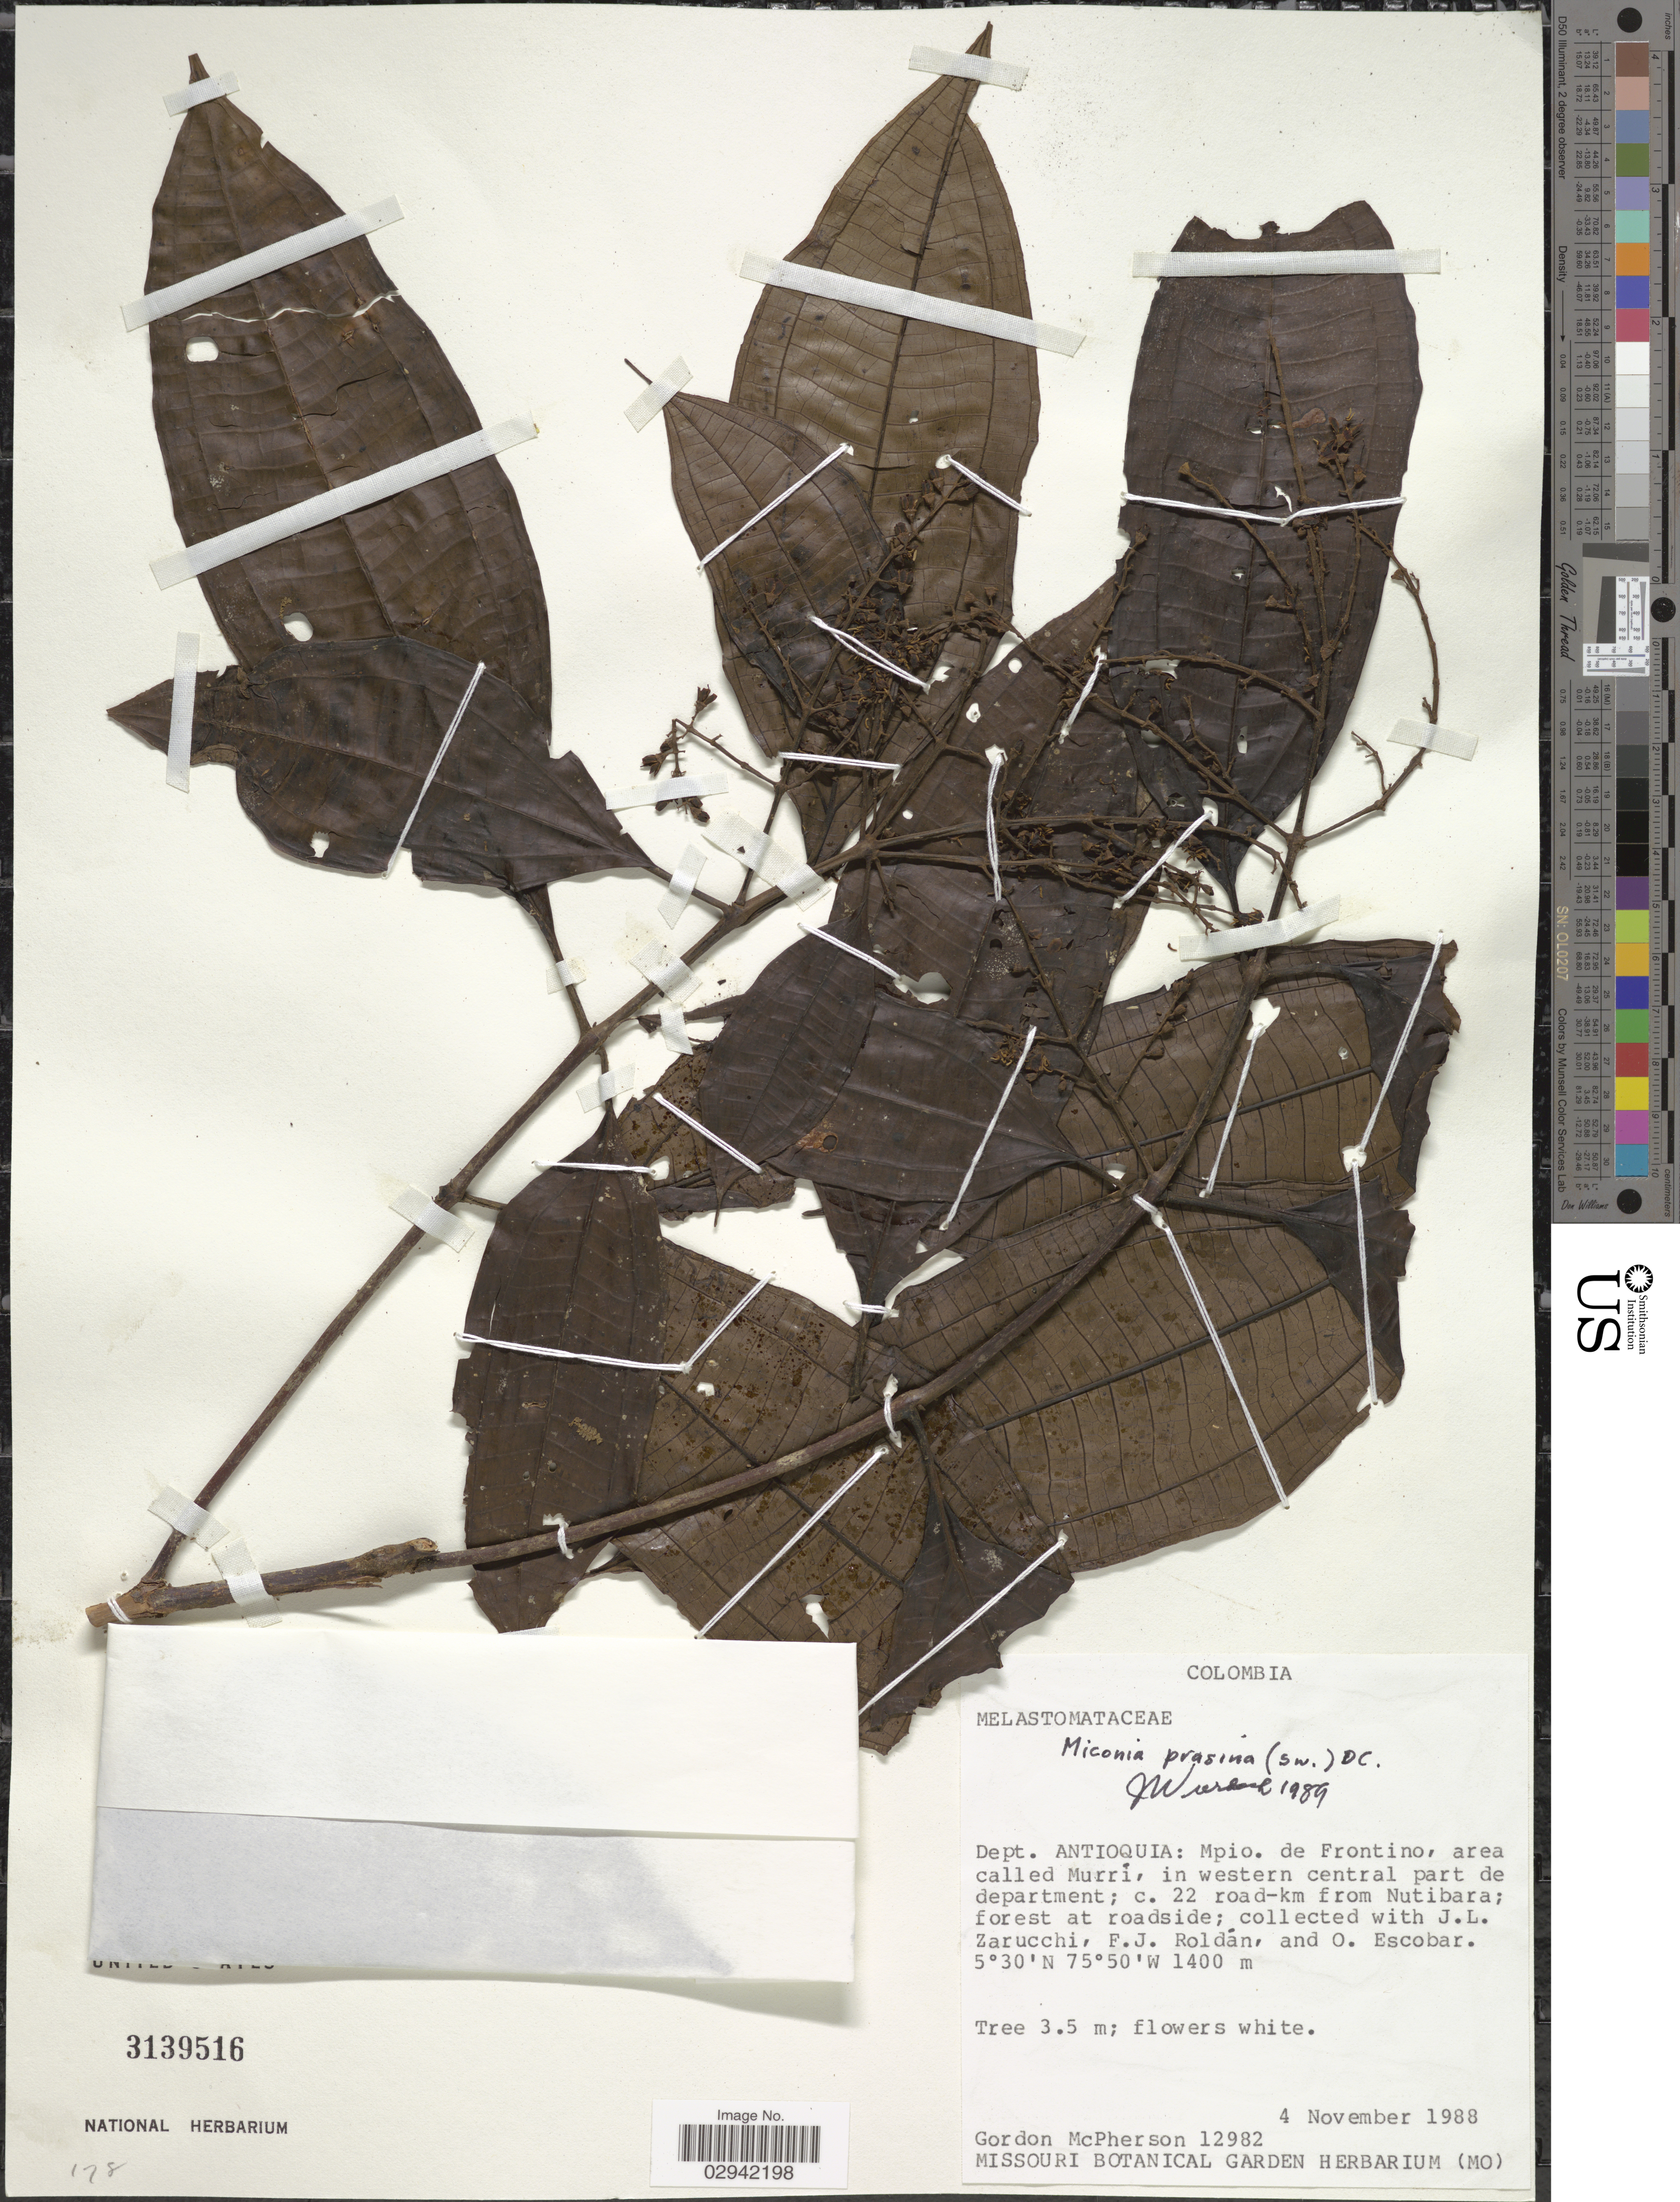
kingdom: Plantae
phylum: Tracheophyta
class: Magnoliopsida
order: Myrtales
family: Melastomataceae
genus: Miconia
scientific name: Miconia prasina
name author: (Sw.) DC.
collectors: G. D. McPherson, J. L. Zarucchi, F. J. Roldán & O. Escobar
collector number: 12982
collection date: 1988-11-04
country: Colombia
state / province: Antioquia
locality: Dept. Antioquia: Mpio. de Frontino, area called Murrí, in western central part de department; c. 22 road-km from Nutibara.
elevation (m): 1400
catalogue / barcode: US 3139516